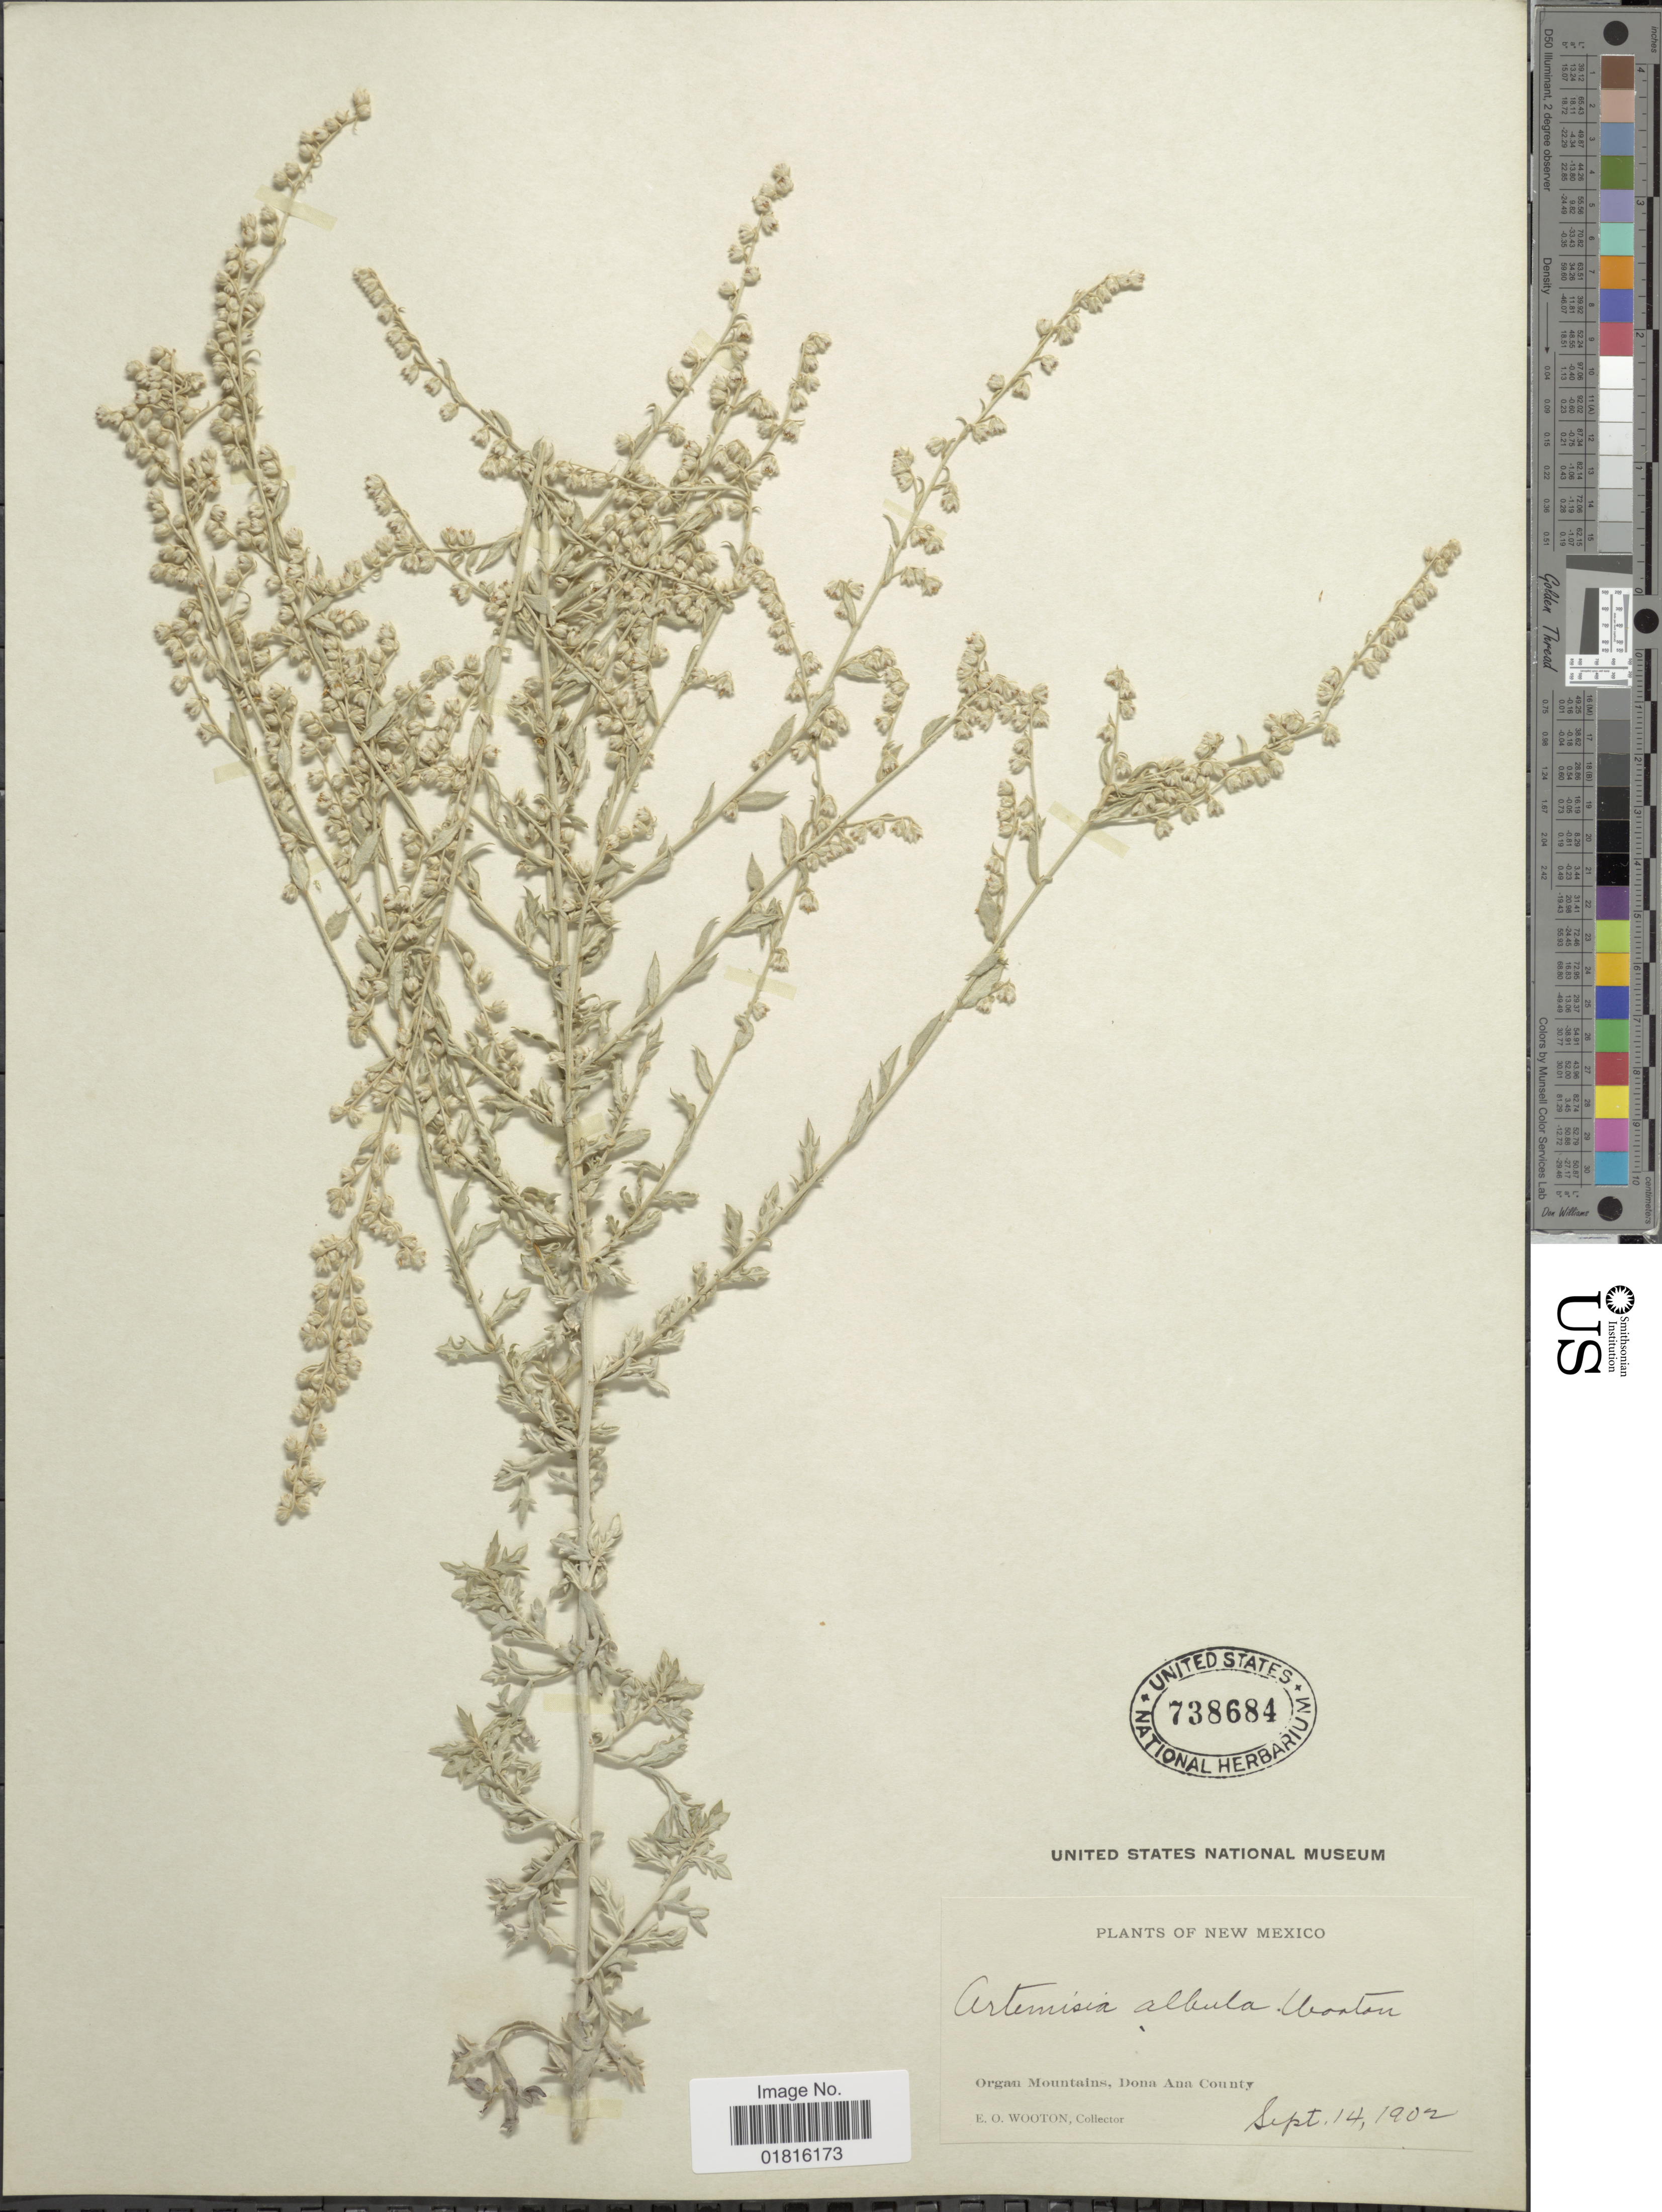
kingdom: Plantae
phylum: Tracheophyta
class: Magnoliopsida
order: Asterales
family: Asteraceae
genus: Artemisia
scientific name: Artemisia ludoviciana subsp. albula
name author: (Wooton) D.D. Keck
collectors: E. O. Wooton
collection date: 1902-09-14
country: United States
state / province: New Mexico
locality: Organ Mountains, Dona Ana County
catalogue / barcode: US 738684